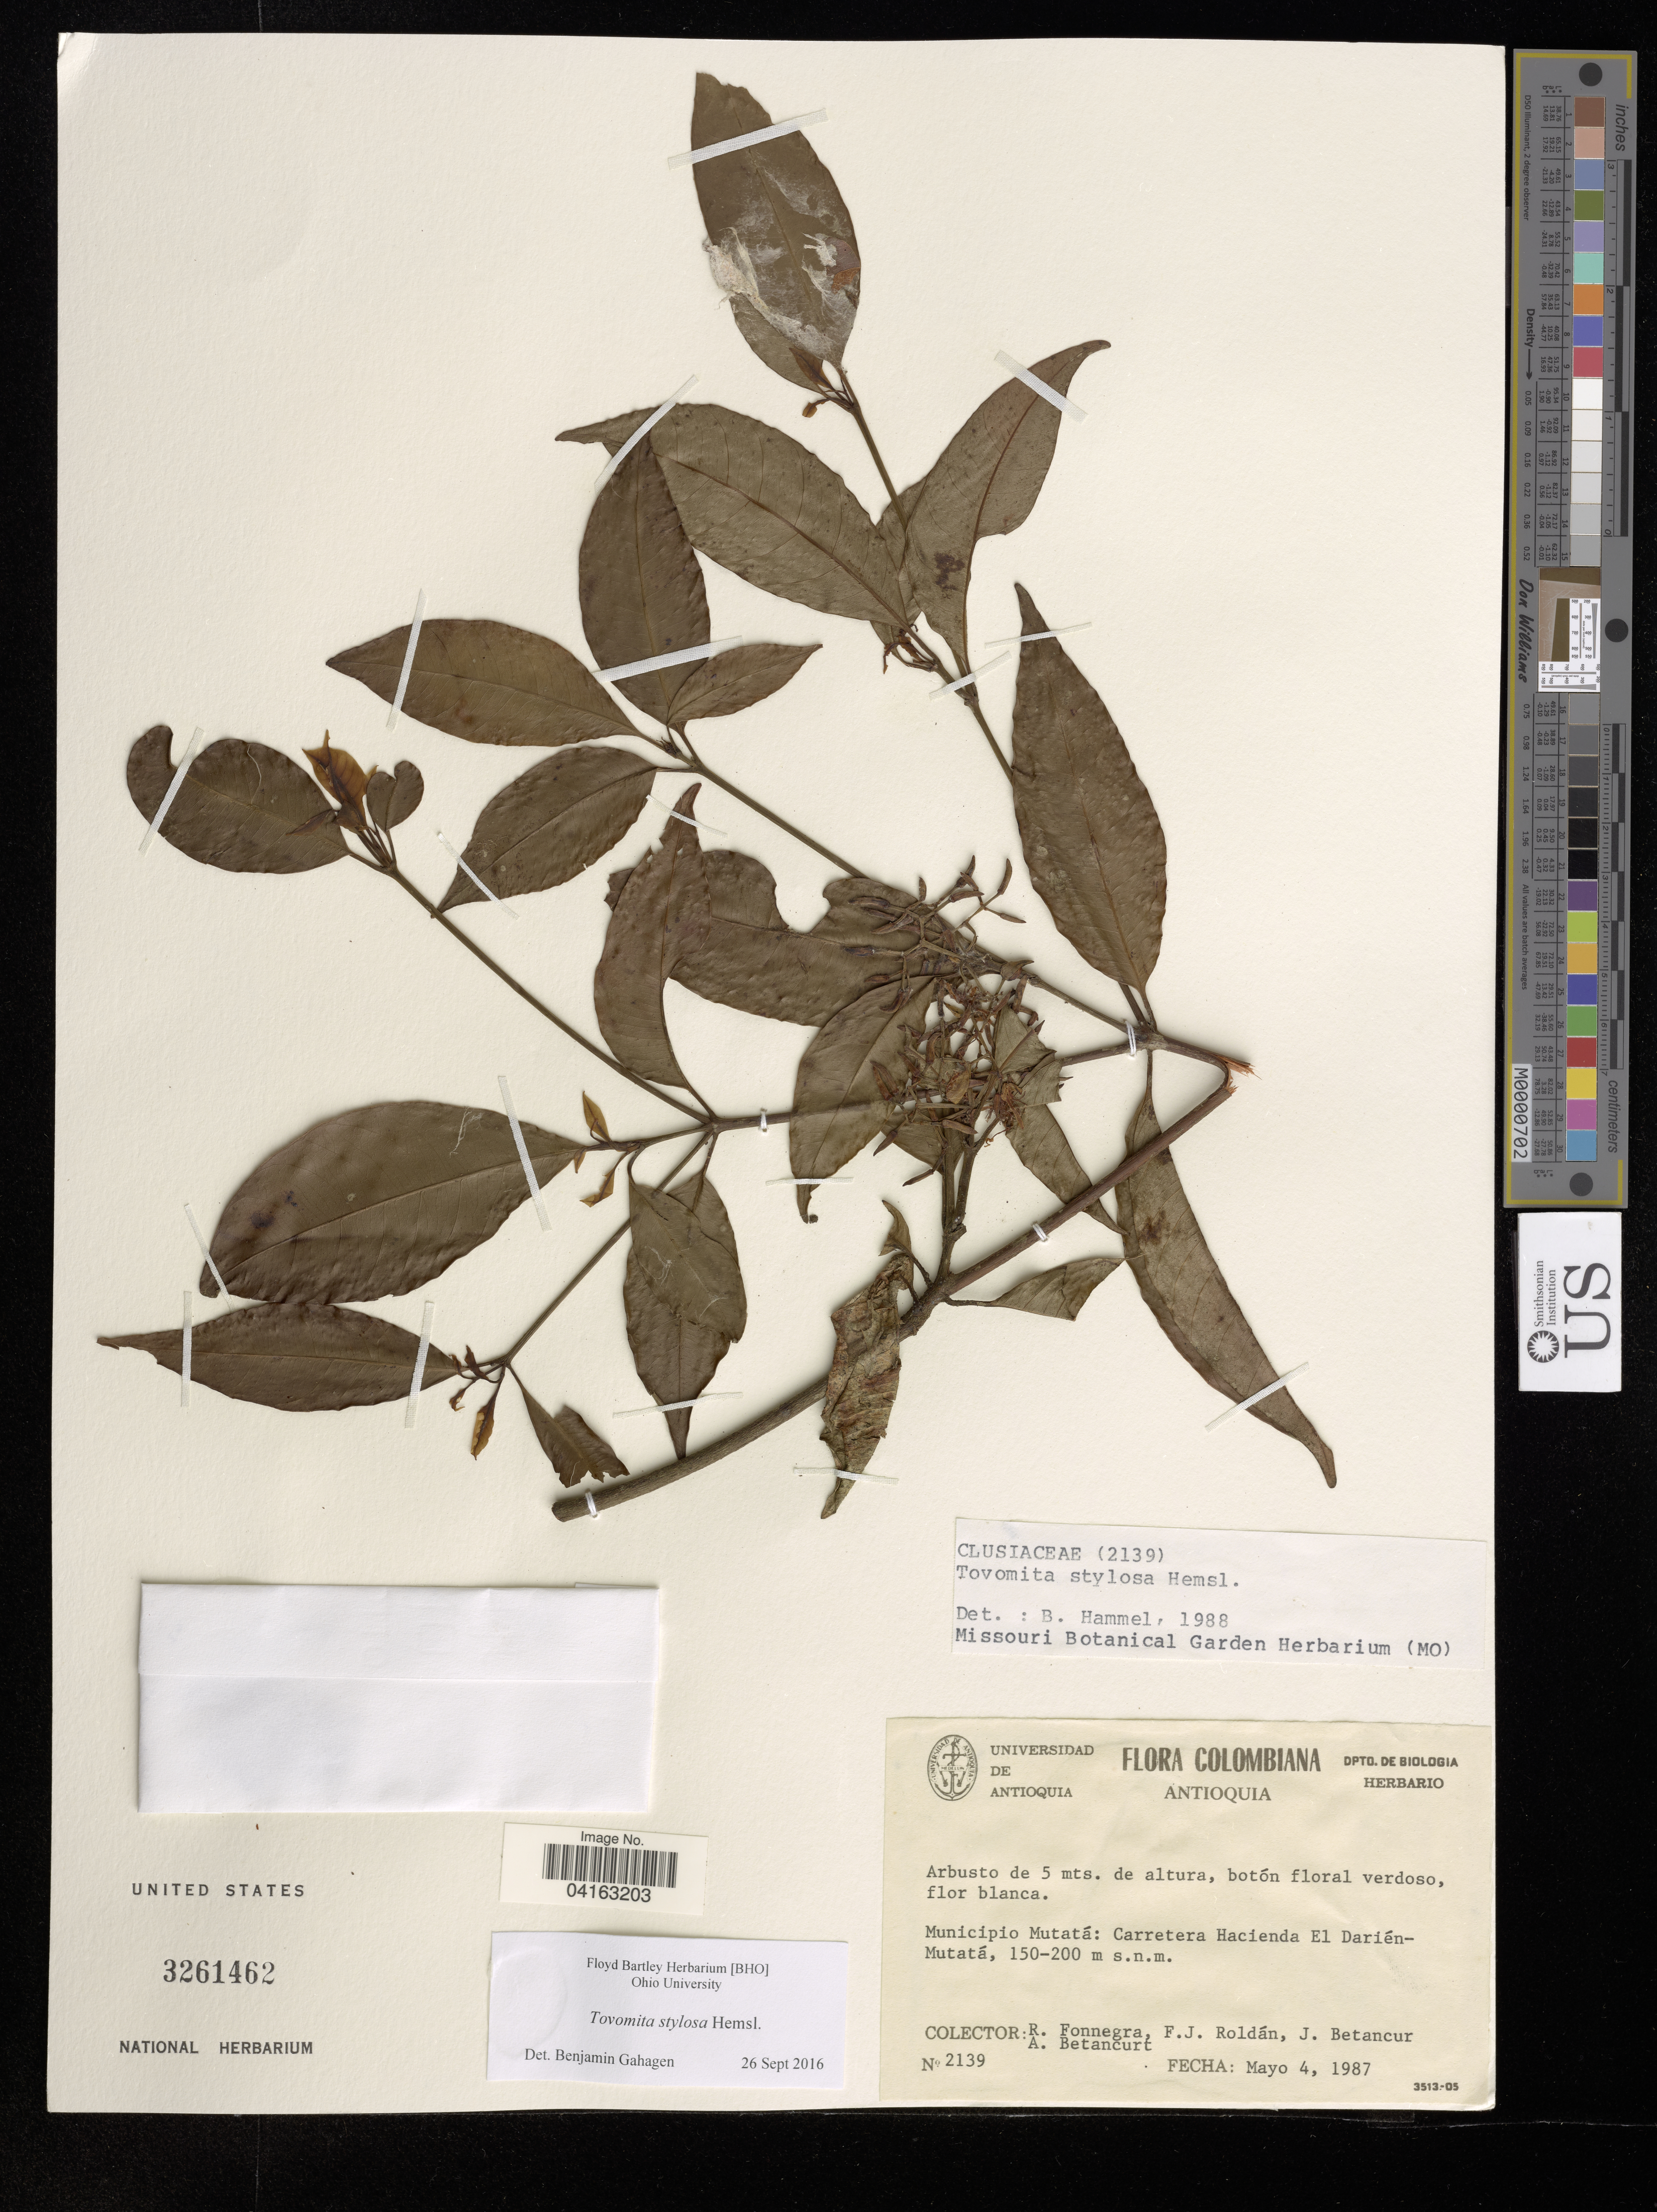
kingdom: Plantae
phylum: Tracheophyta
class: Magnoliopsida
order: Malpighiales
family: Clusiaceae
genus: Tovomita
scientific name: Tovomita stylosa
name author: Hemsl.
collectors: R. Fonnegra, F. J. Roldán, J. Betancur & A. Betancurt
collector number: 2139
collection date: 1987-05-04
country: Colombia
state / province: Antioquia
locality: Municipio Mutatá: Carretera Hacienda El Darién-Mutatá.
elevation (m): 150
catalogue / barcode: US 3261462